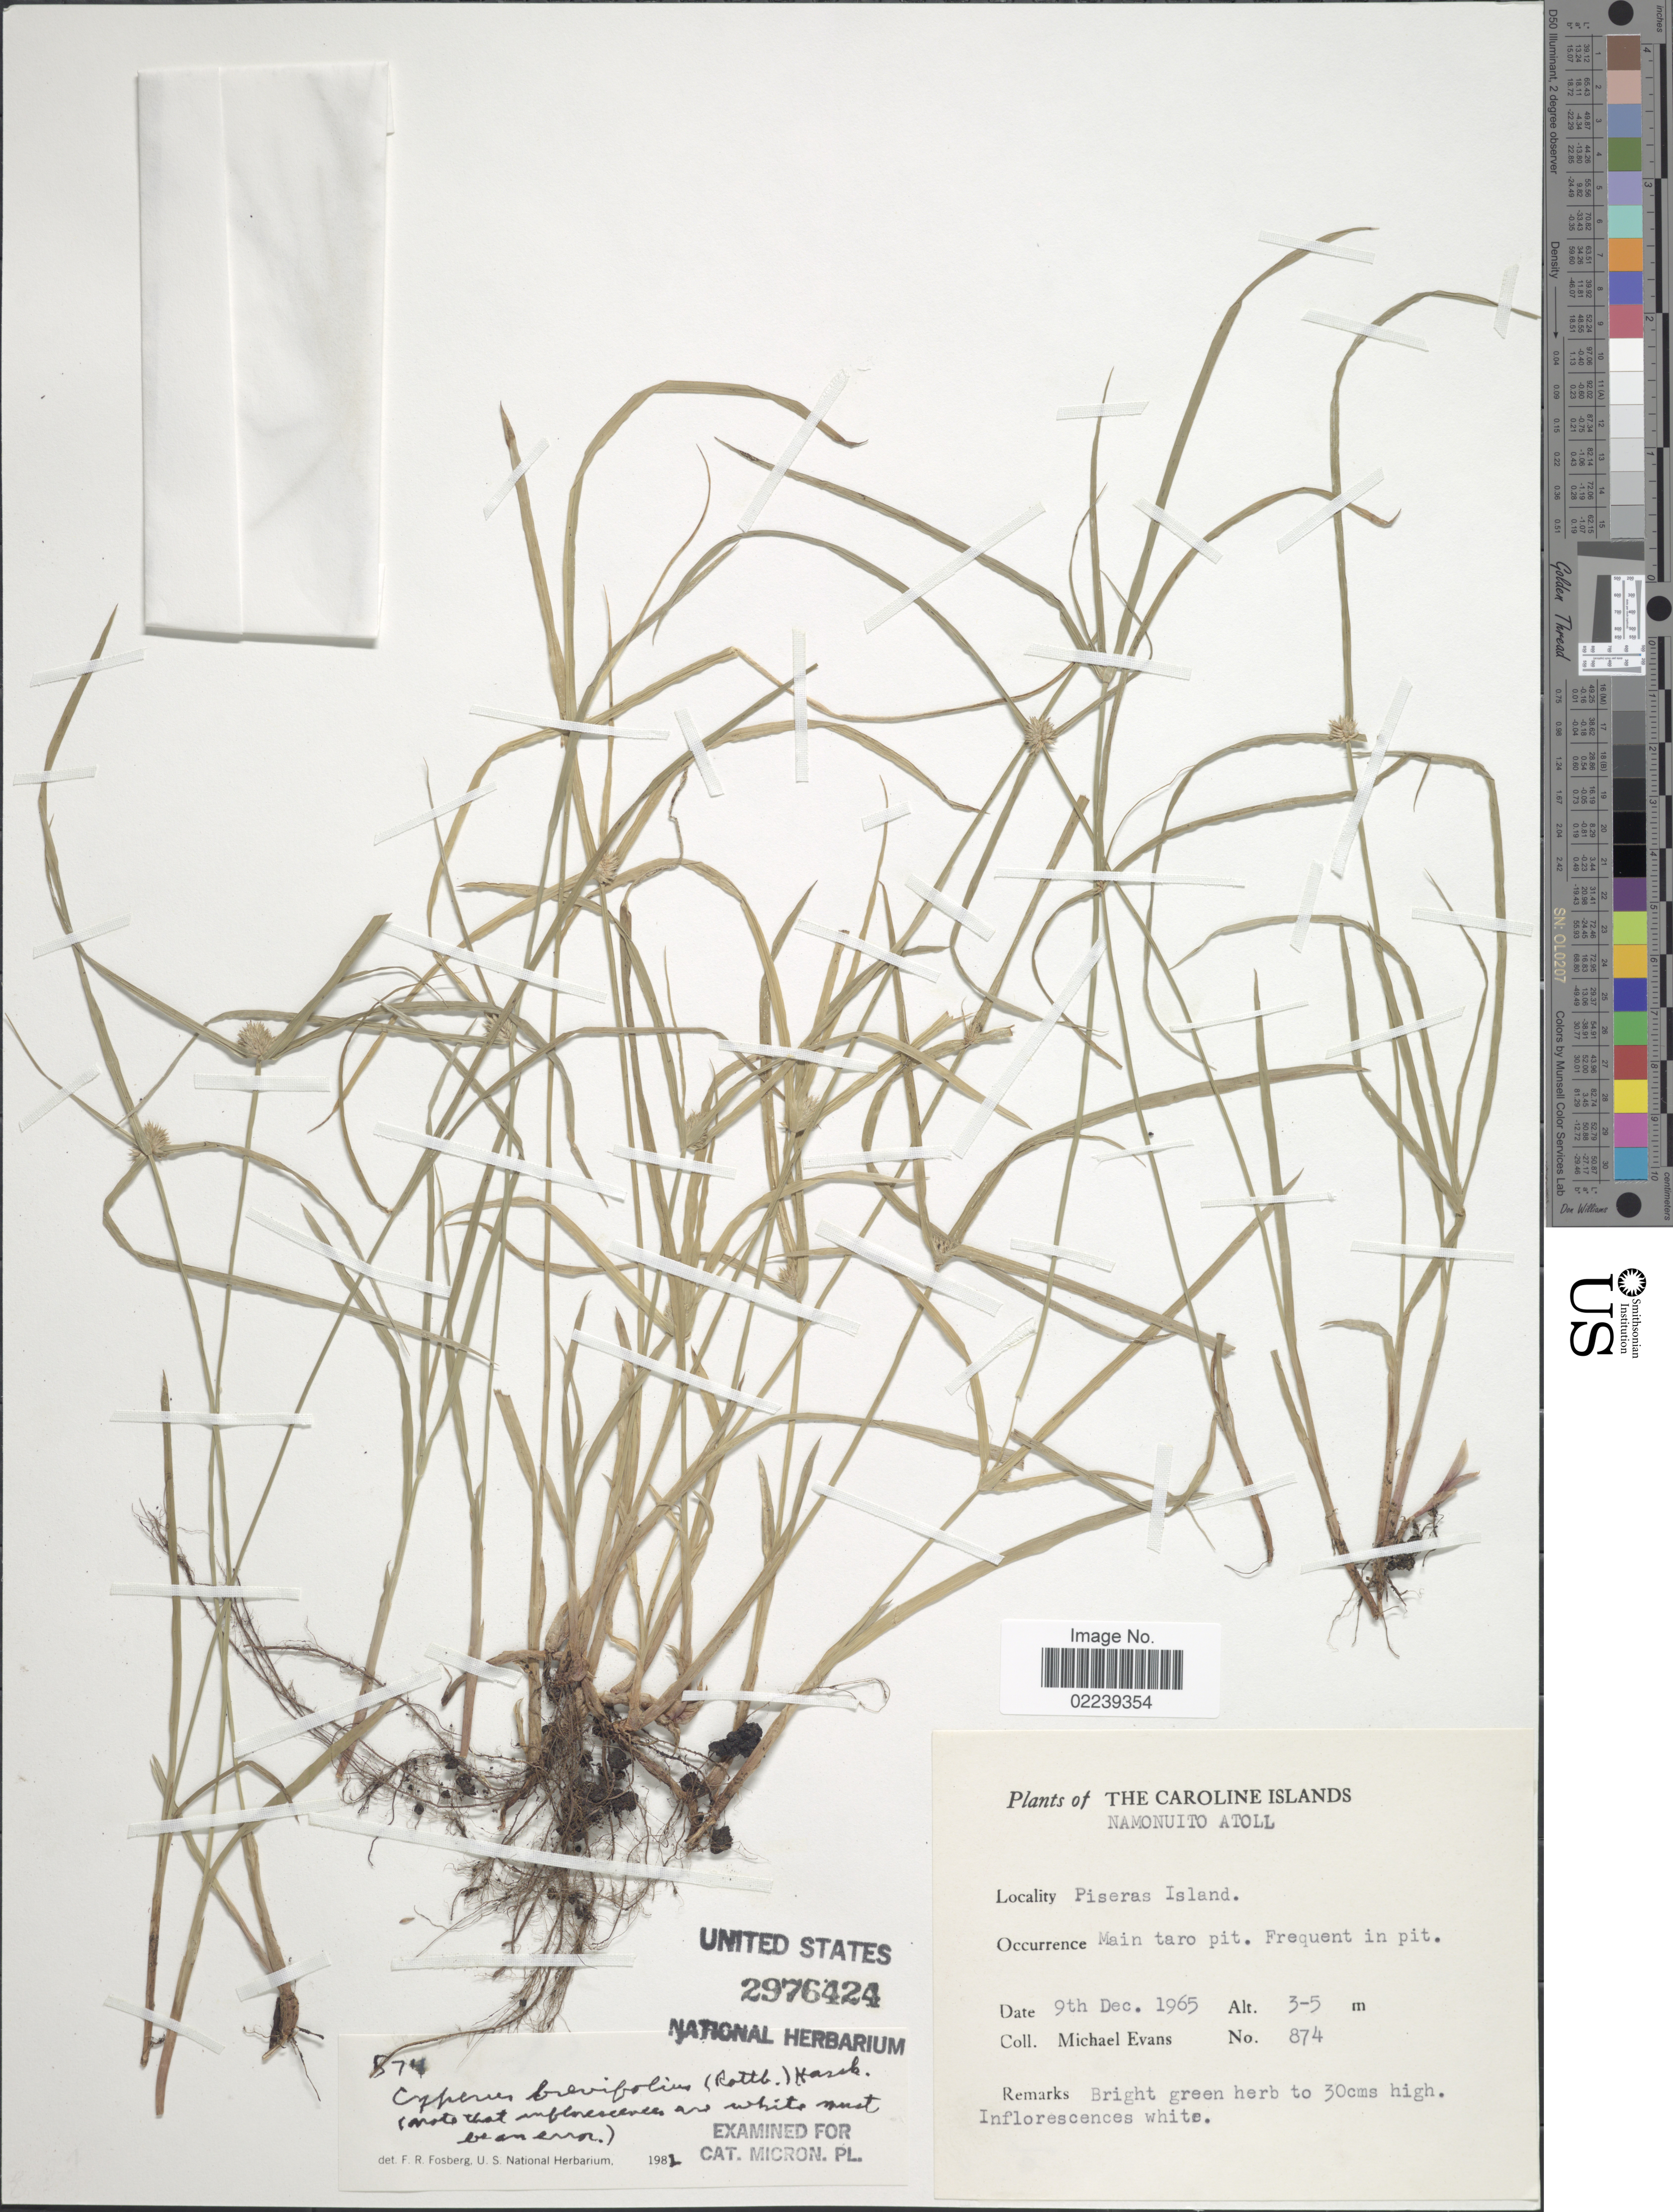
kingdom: Plantae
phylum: Tracheophyta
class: Liliopsida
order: Poales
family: Cyperaceae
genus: Cyperus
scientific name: Cyperus brevifolius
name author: (Rottb.) Hassk.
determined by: Strong, M. T., (US), Smithsonian Institution - National Museum of Natural History (UNITED STATES)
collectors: M. Evans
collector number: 874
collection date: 1965-12-09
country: Micronesia, Federated States of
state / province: Truk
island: Namonuito Atoll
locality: The Caroline Islands, Namonuito Atoll, Piseras Island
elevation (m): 3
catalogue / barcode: US 2976424